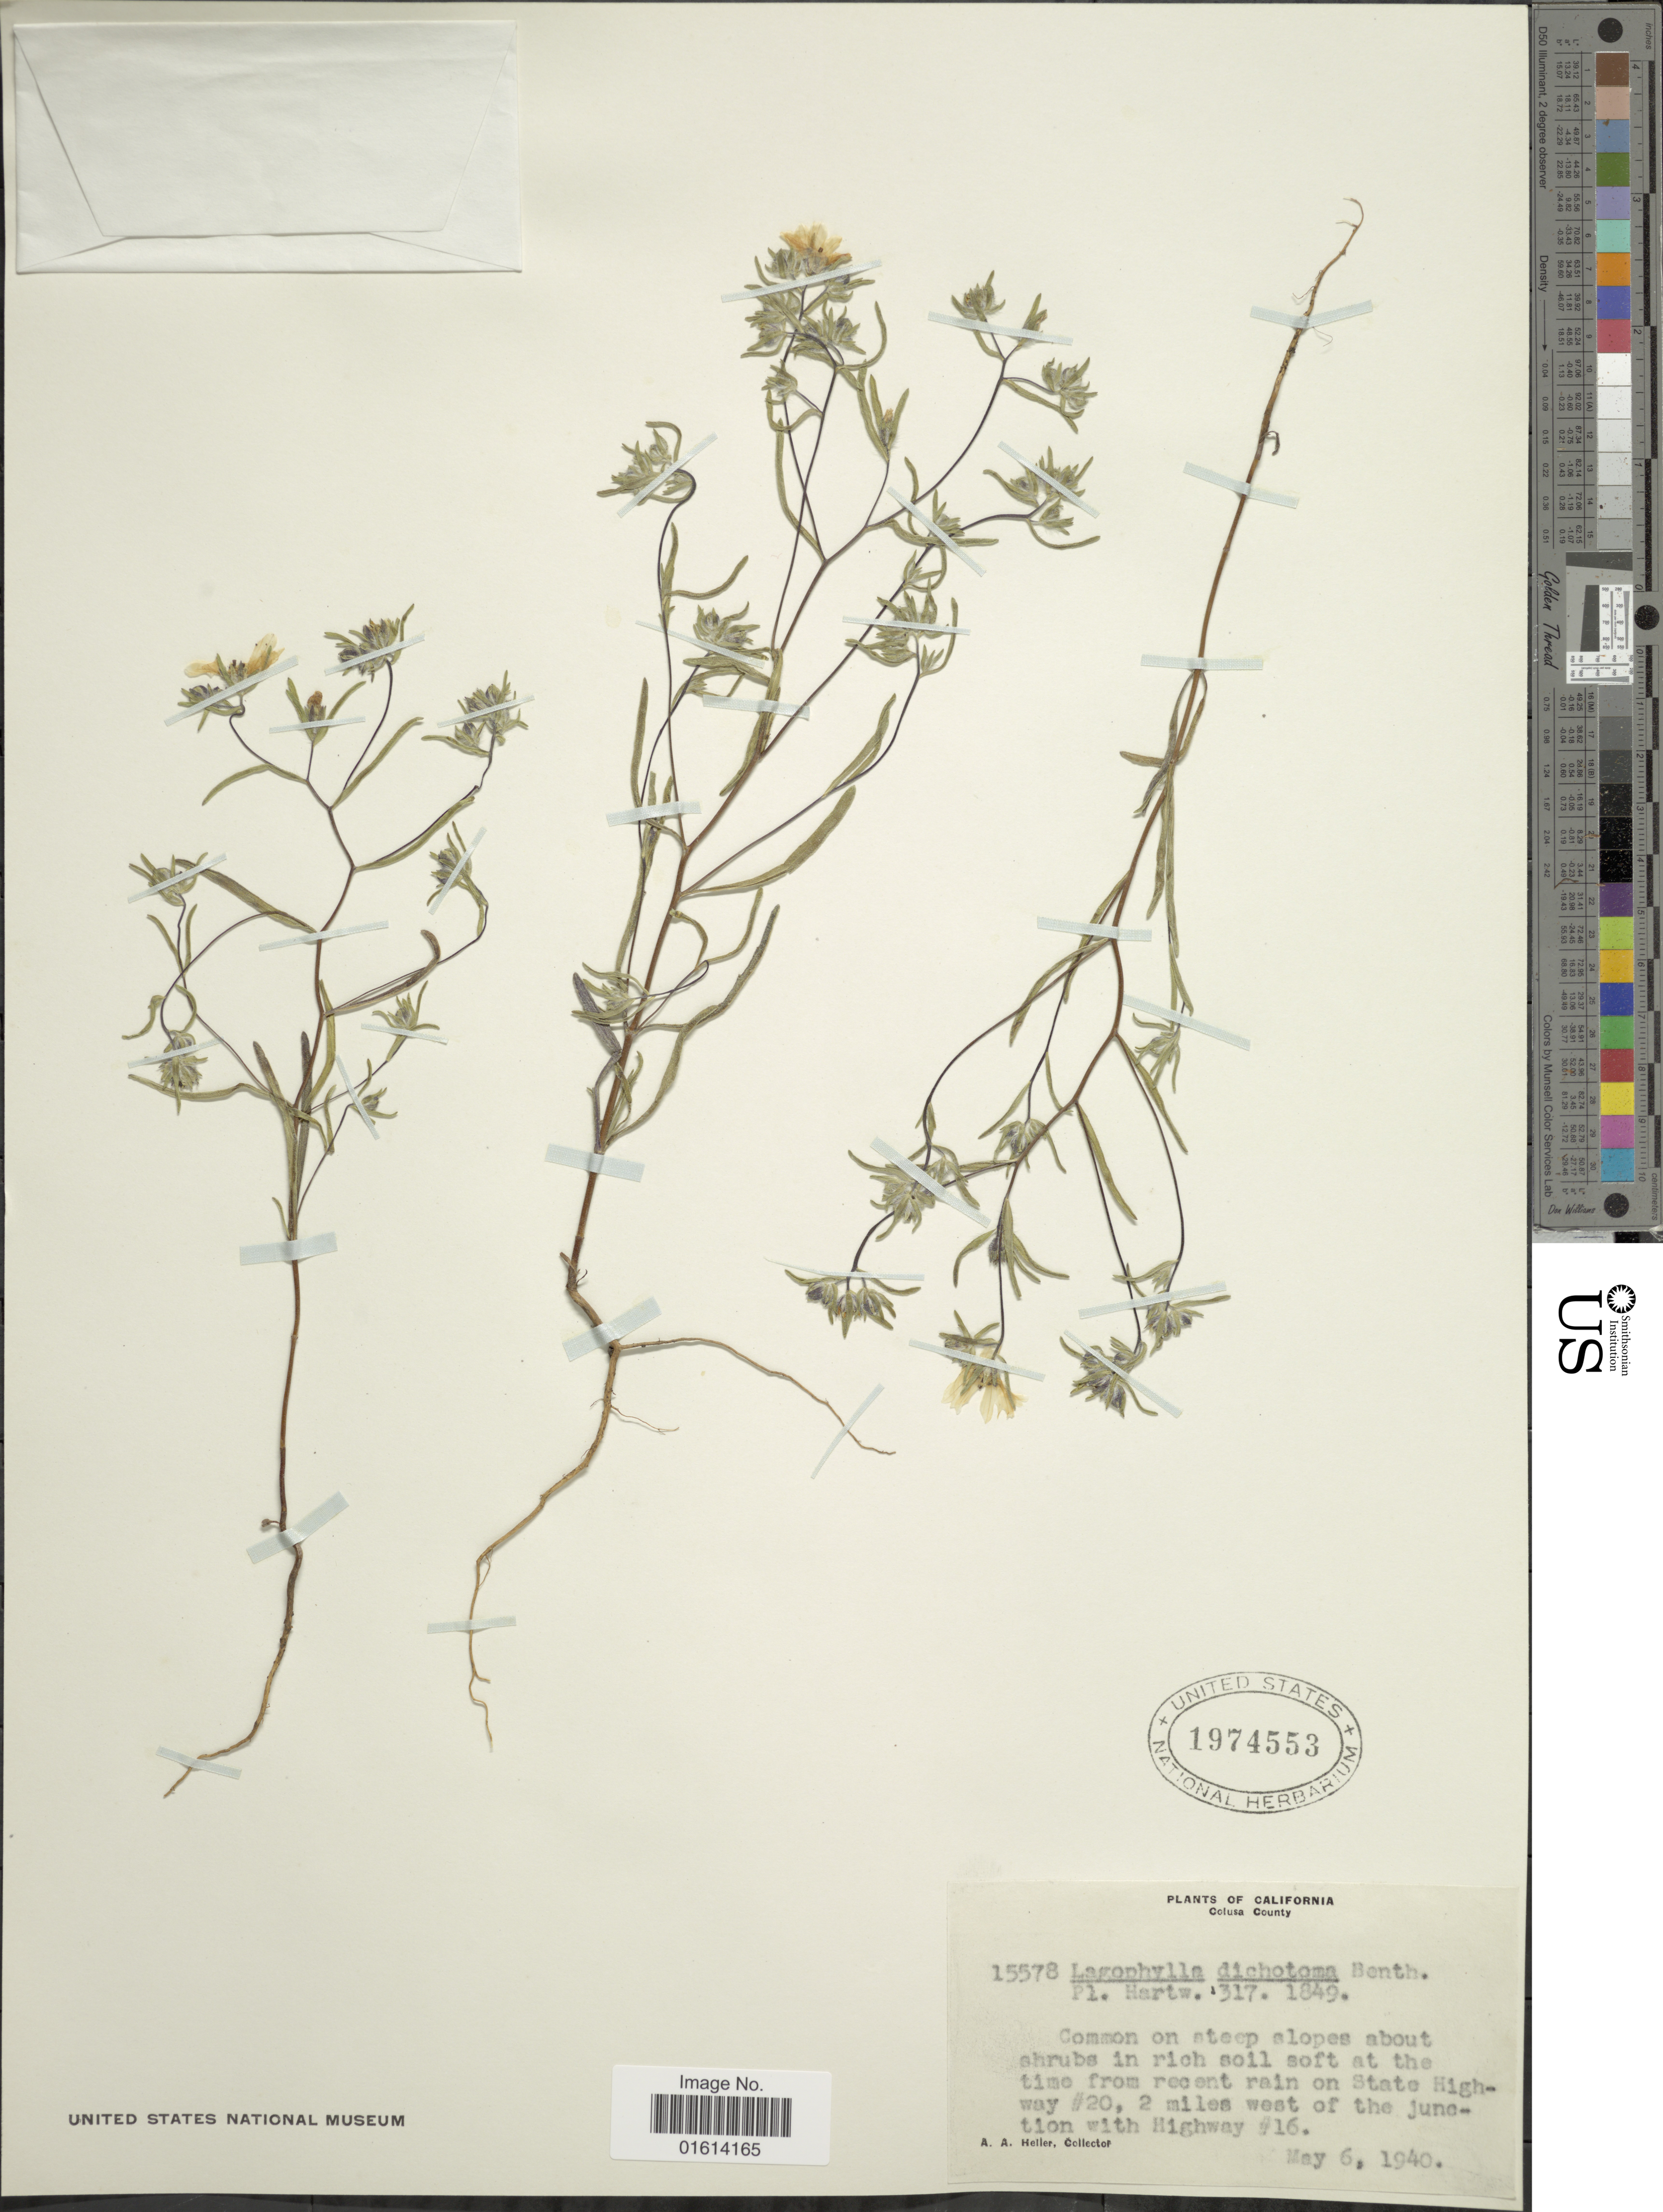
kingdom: Plantae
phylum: Tracheophyta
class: Magnoliopsida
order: Asterales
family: Asteraceae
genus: Lagophylla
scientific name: Lagophylla dichotoma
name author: Benth.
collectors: A. A. Heller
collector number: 15578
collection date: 1940-05-06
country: United States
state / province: California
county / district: Colusa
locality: Colusa County, State Highway #20, 2 miles west of the junction with Highway #16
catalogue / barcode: US 1974553